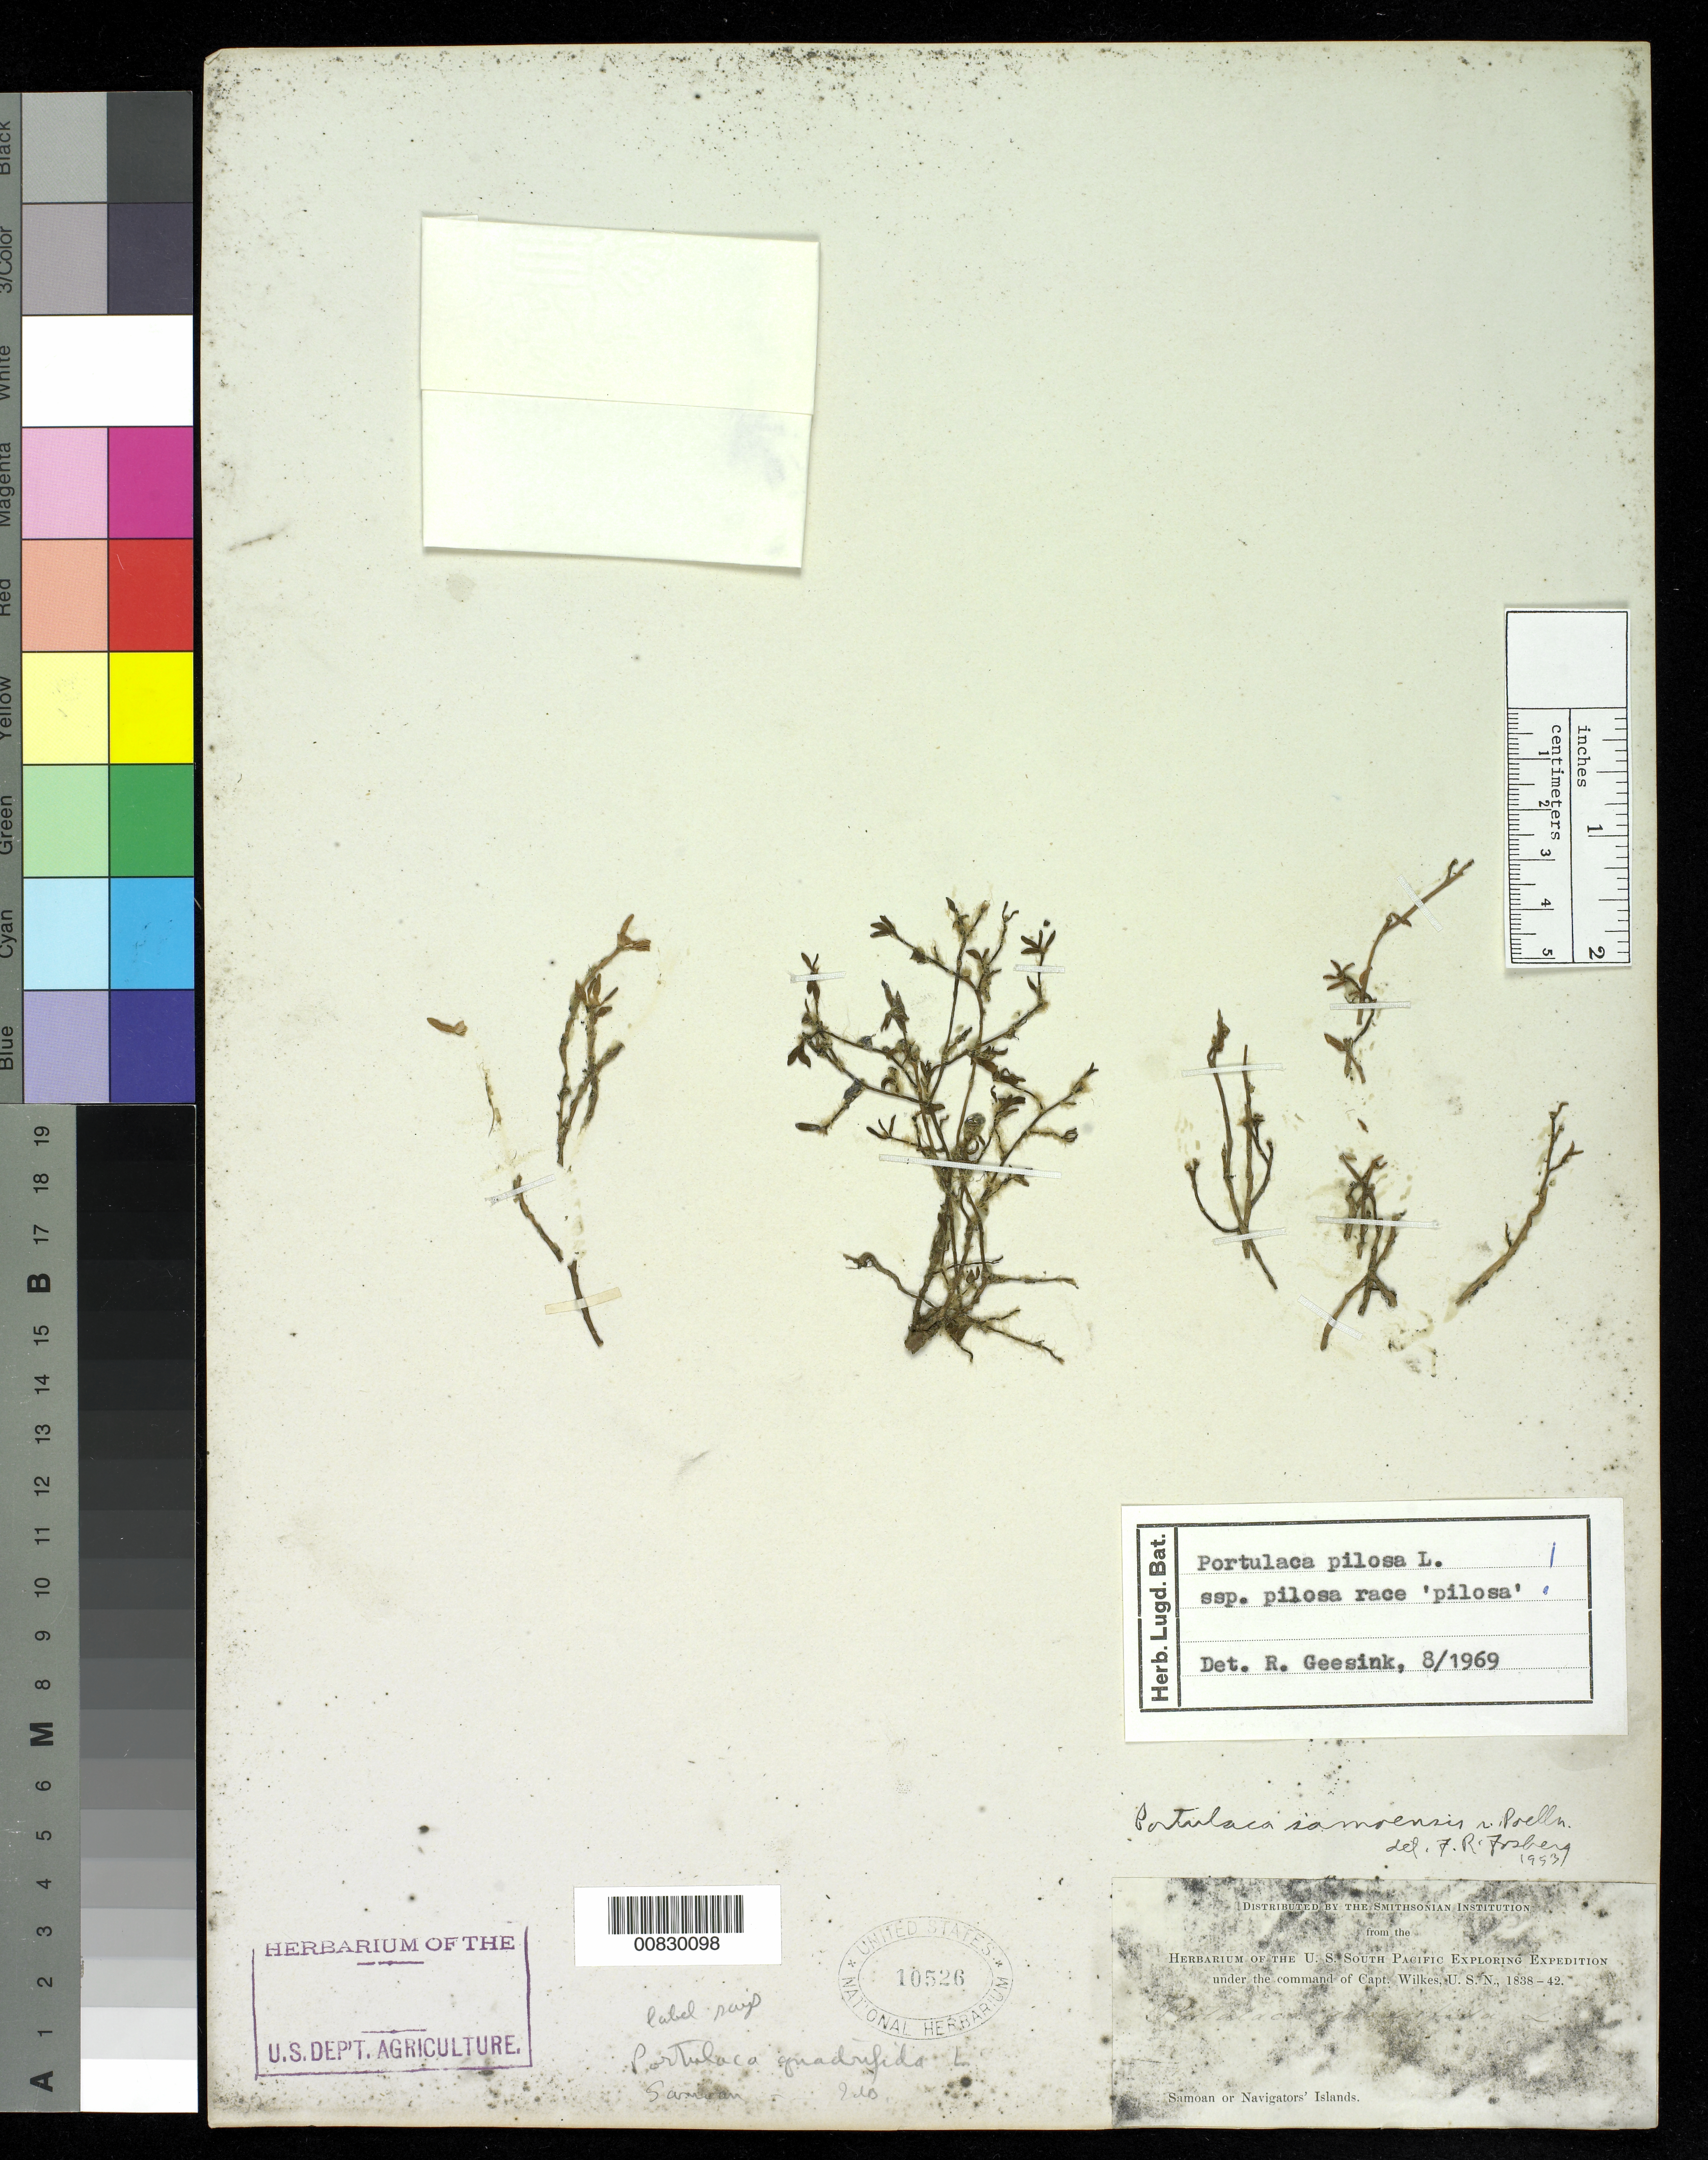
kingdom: Plantae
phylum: Tracheophyta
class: Magnoliopsida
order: Caryophyllales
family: Portulacaceae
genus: Portulaca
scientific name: Portulaca samoensis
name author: Poelln.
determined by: Whistler, W. A.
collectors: Wilkes Explor. Exped.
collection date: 1838/1842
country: American Samoa / Samoa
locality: Samoan Islands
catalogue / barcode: US 10526